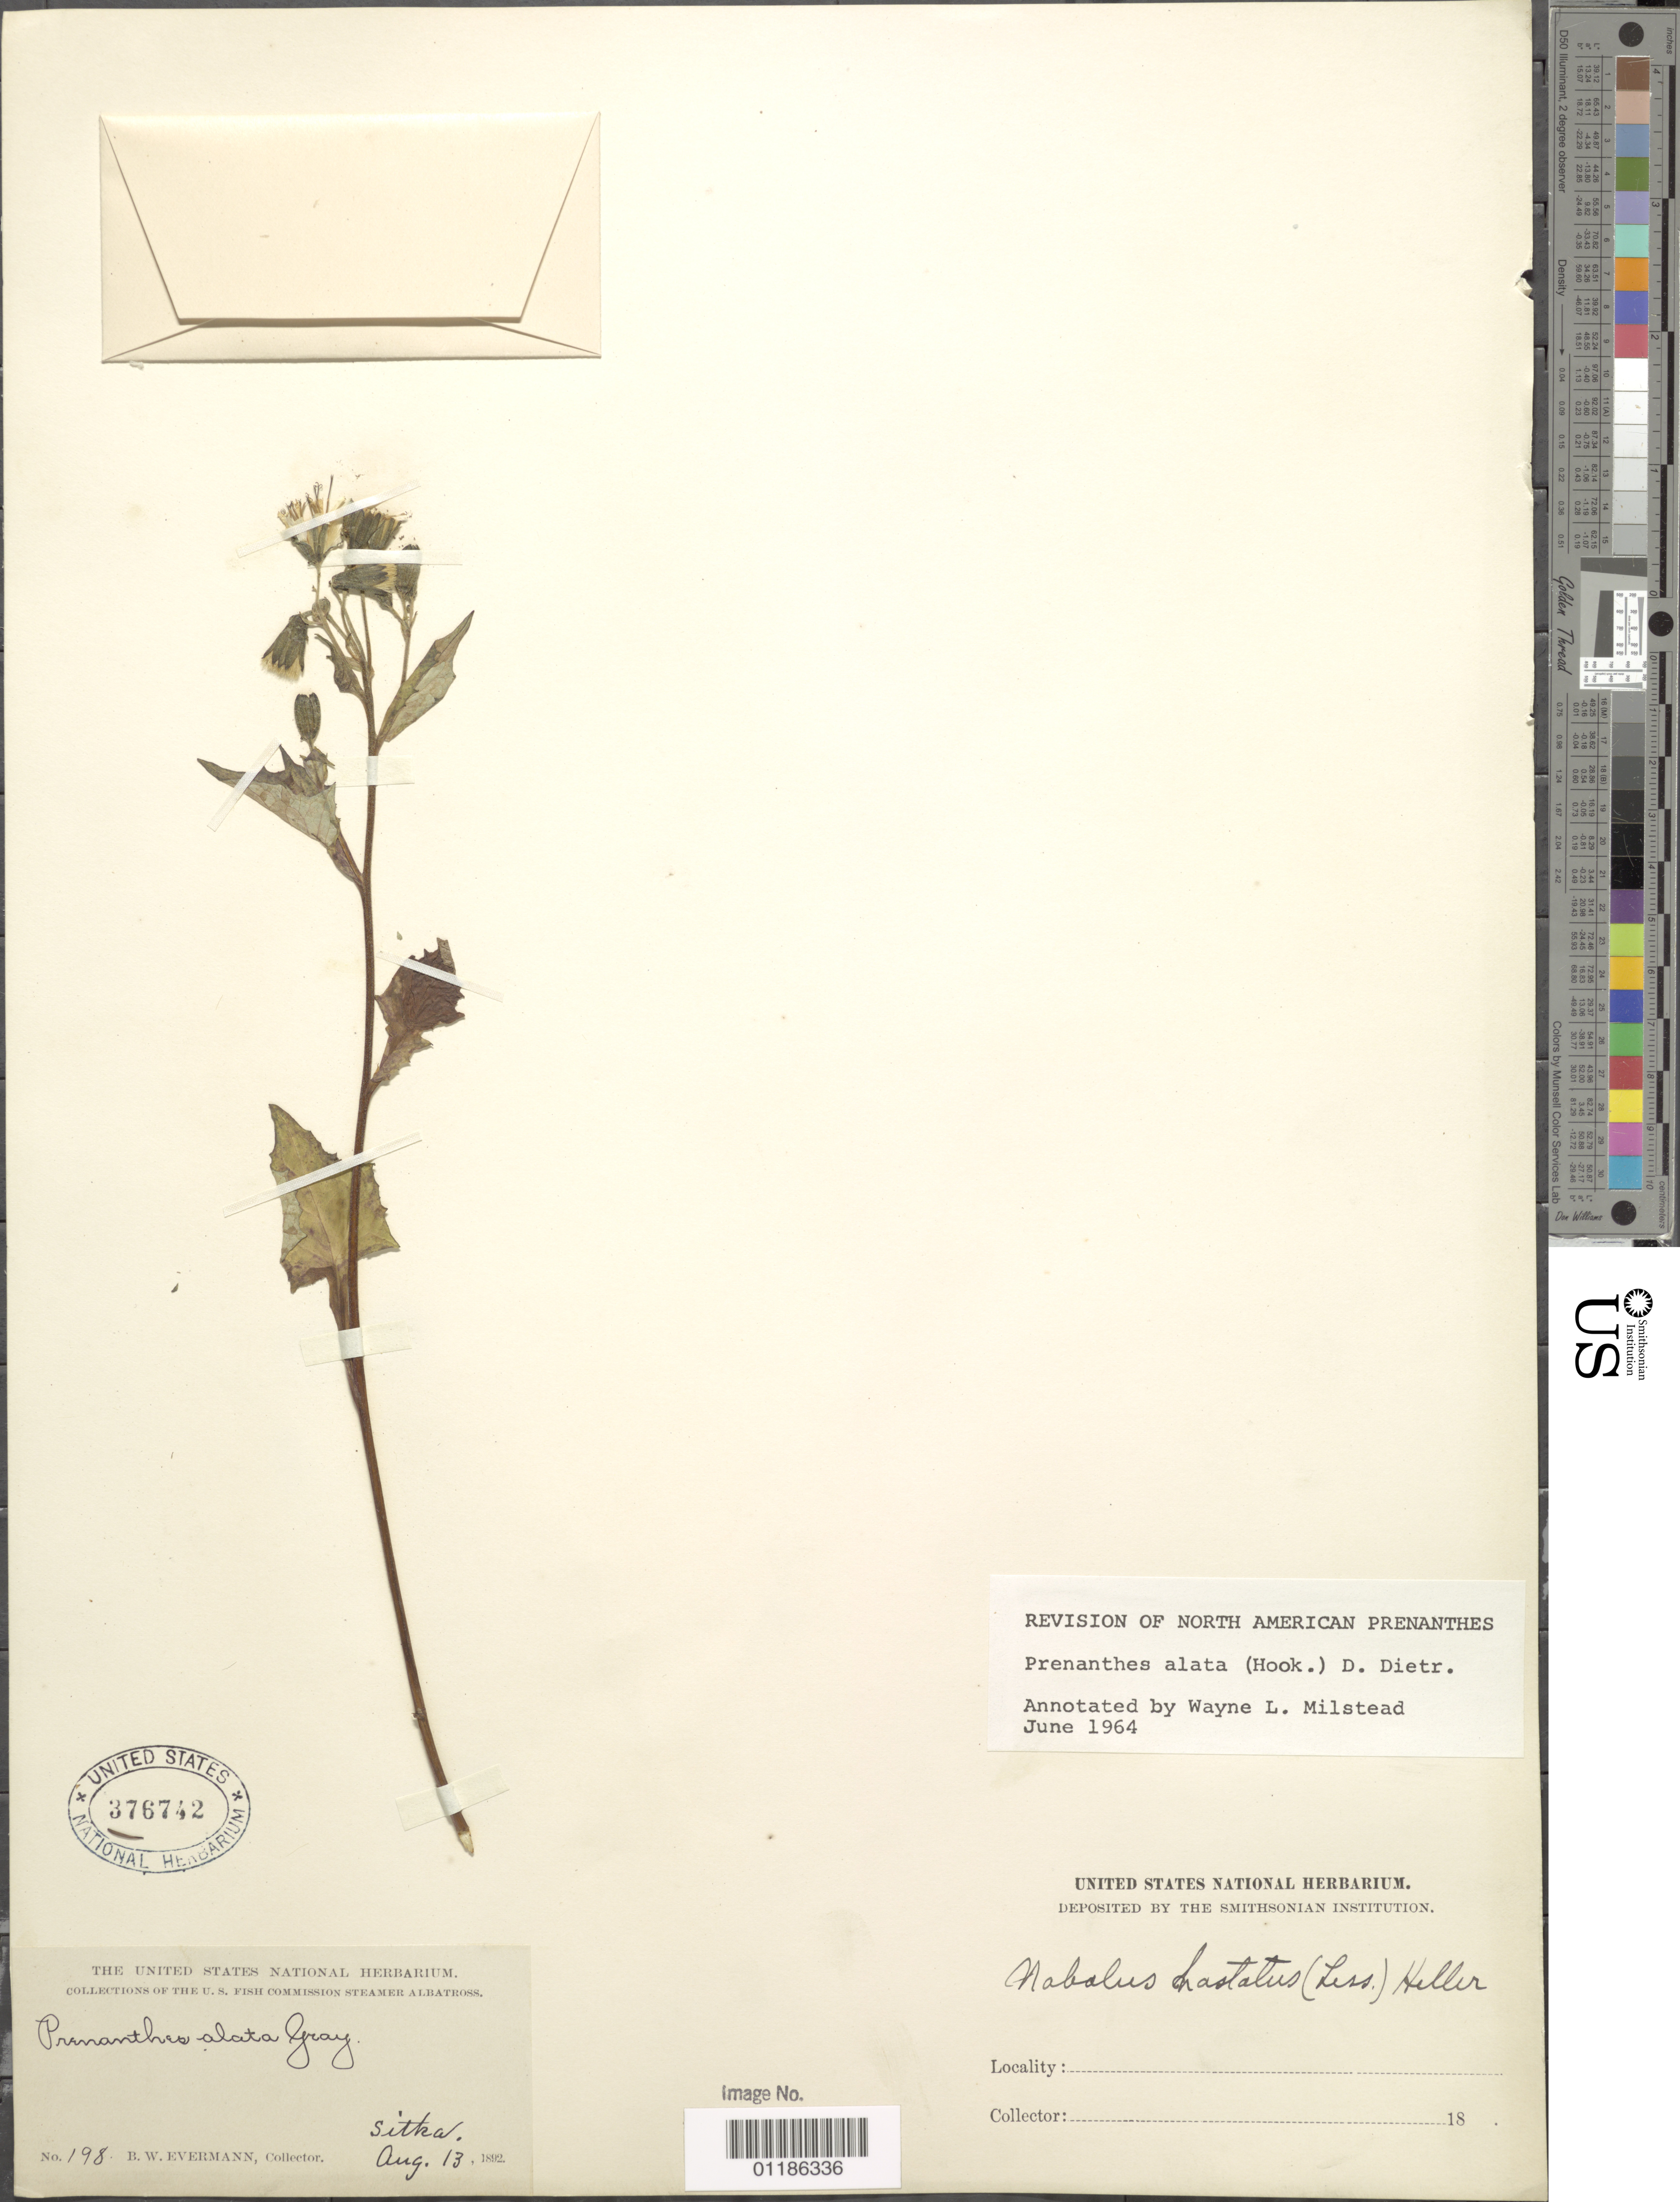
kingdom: Plantae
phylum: Tracheophyta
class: Magnoliopsida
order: Asterales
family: Asteraceae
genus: Nabalus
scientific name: Nabalus alatus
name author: Hook.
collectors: B. W. Evermann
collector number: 198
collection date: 1892-08-13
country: United States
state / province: Alaska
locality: Sitka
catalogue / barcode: US 376742